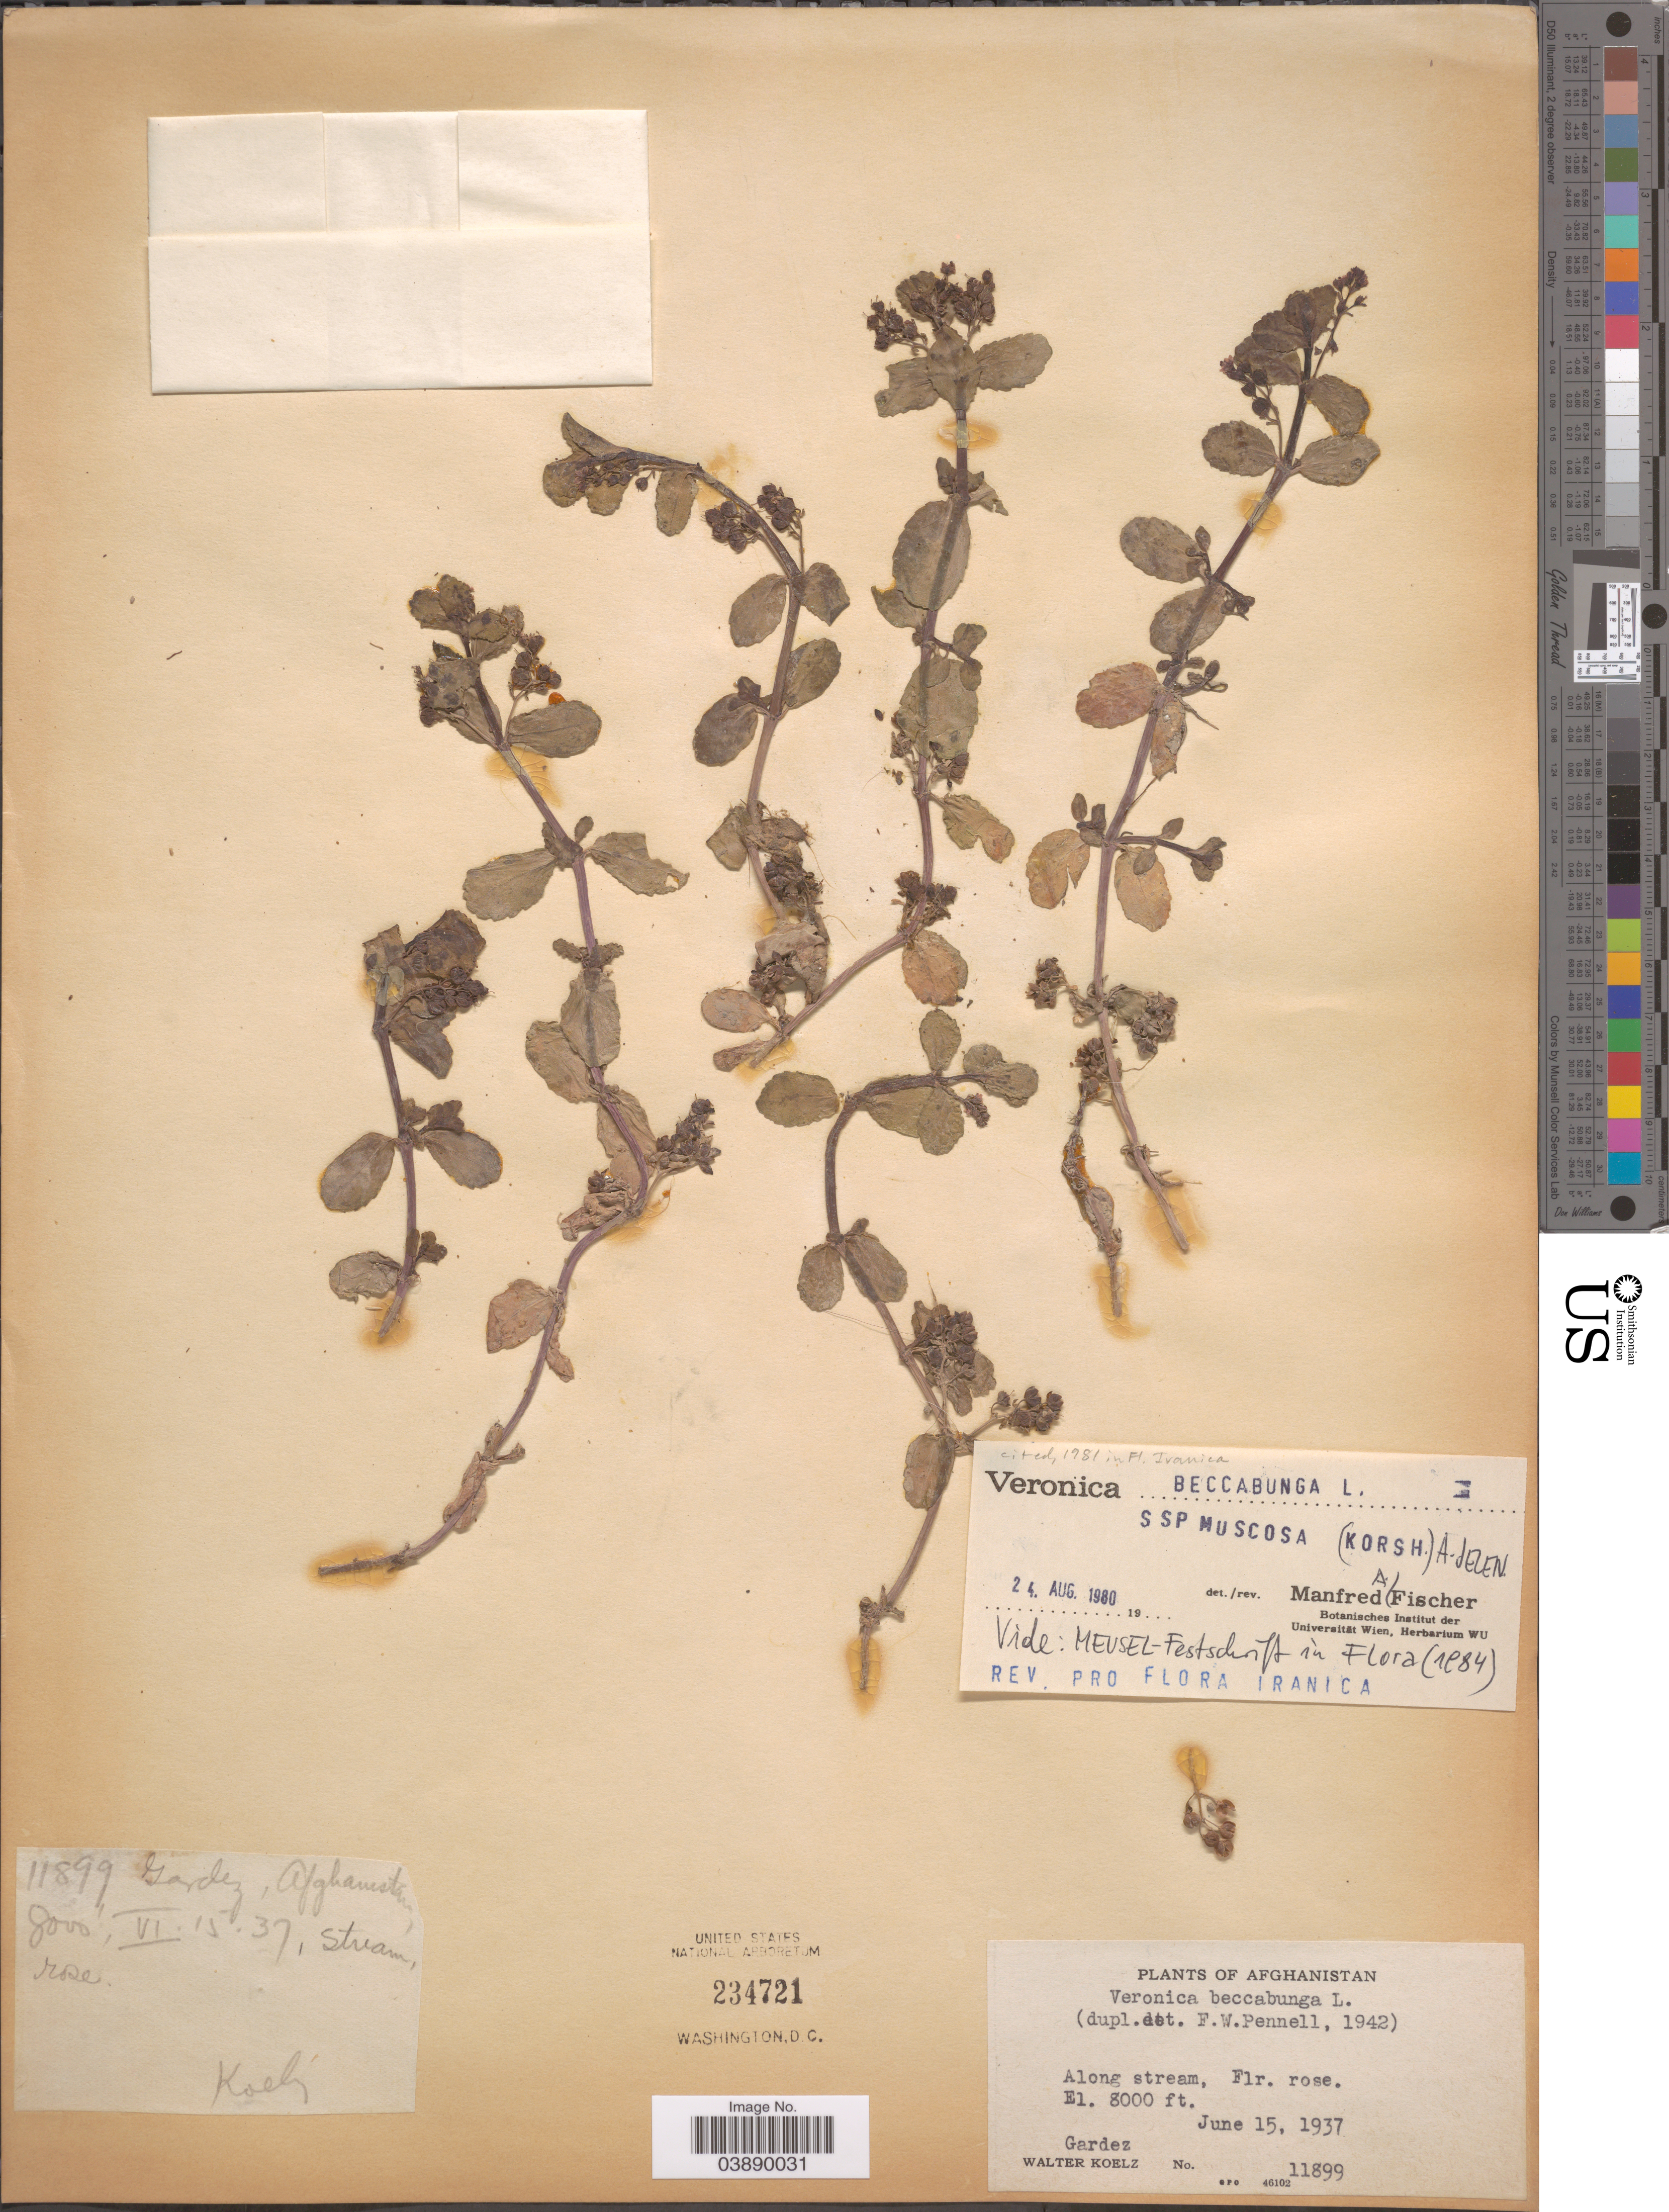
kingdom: Plantae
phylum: Tracheophyta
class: Magnoliopsida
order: Lamiales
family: Plantaginaceae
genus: Veronica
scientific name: Veronica beccabunga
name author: L.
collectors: W. N. Koelz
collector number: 11899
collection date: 1937-06-15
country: Afghanistan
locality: Gardez.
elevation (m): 2438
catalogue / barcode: US 234721